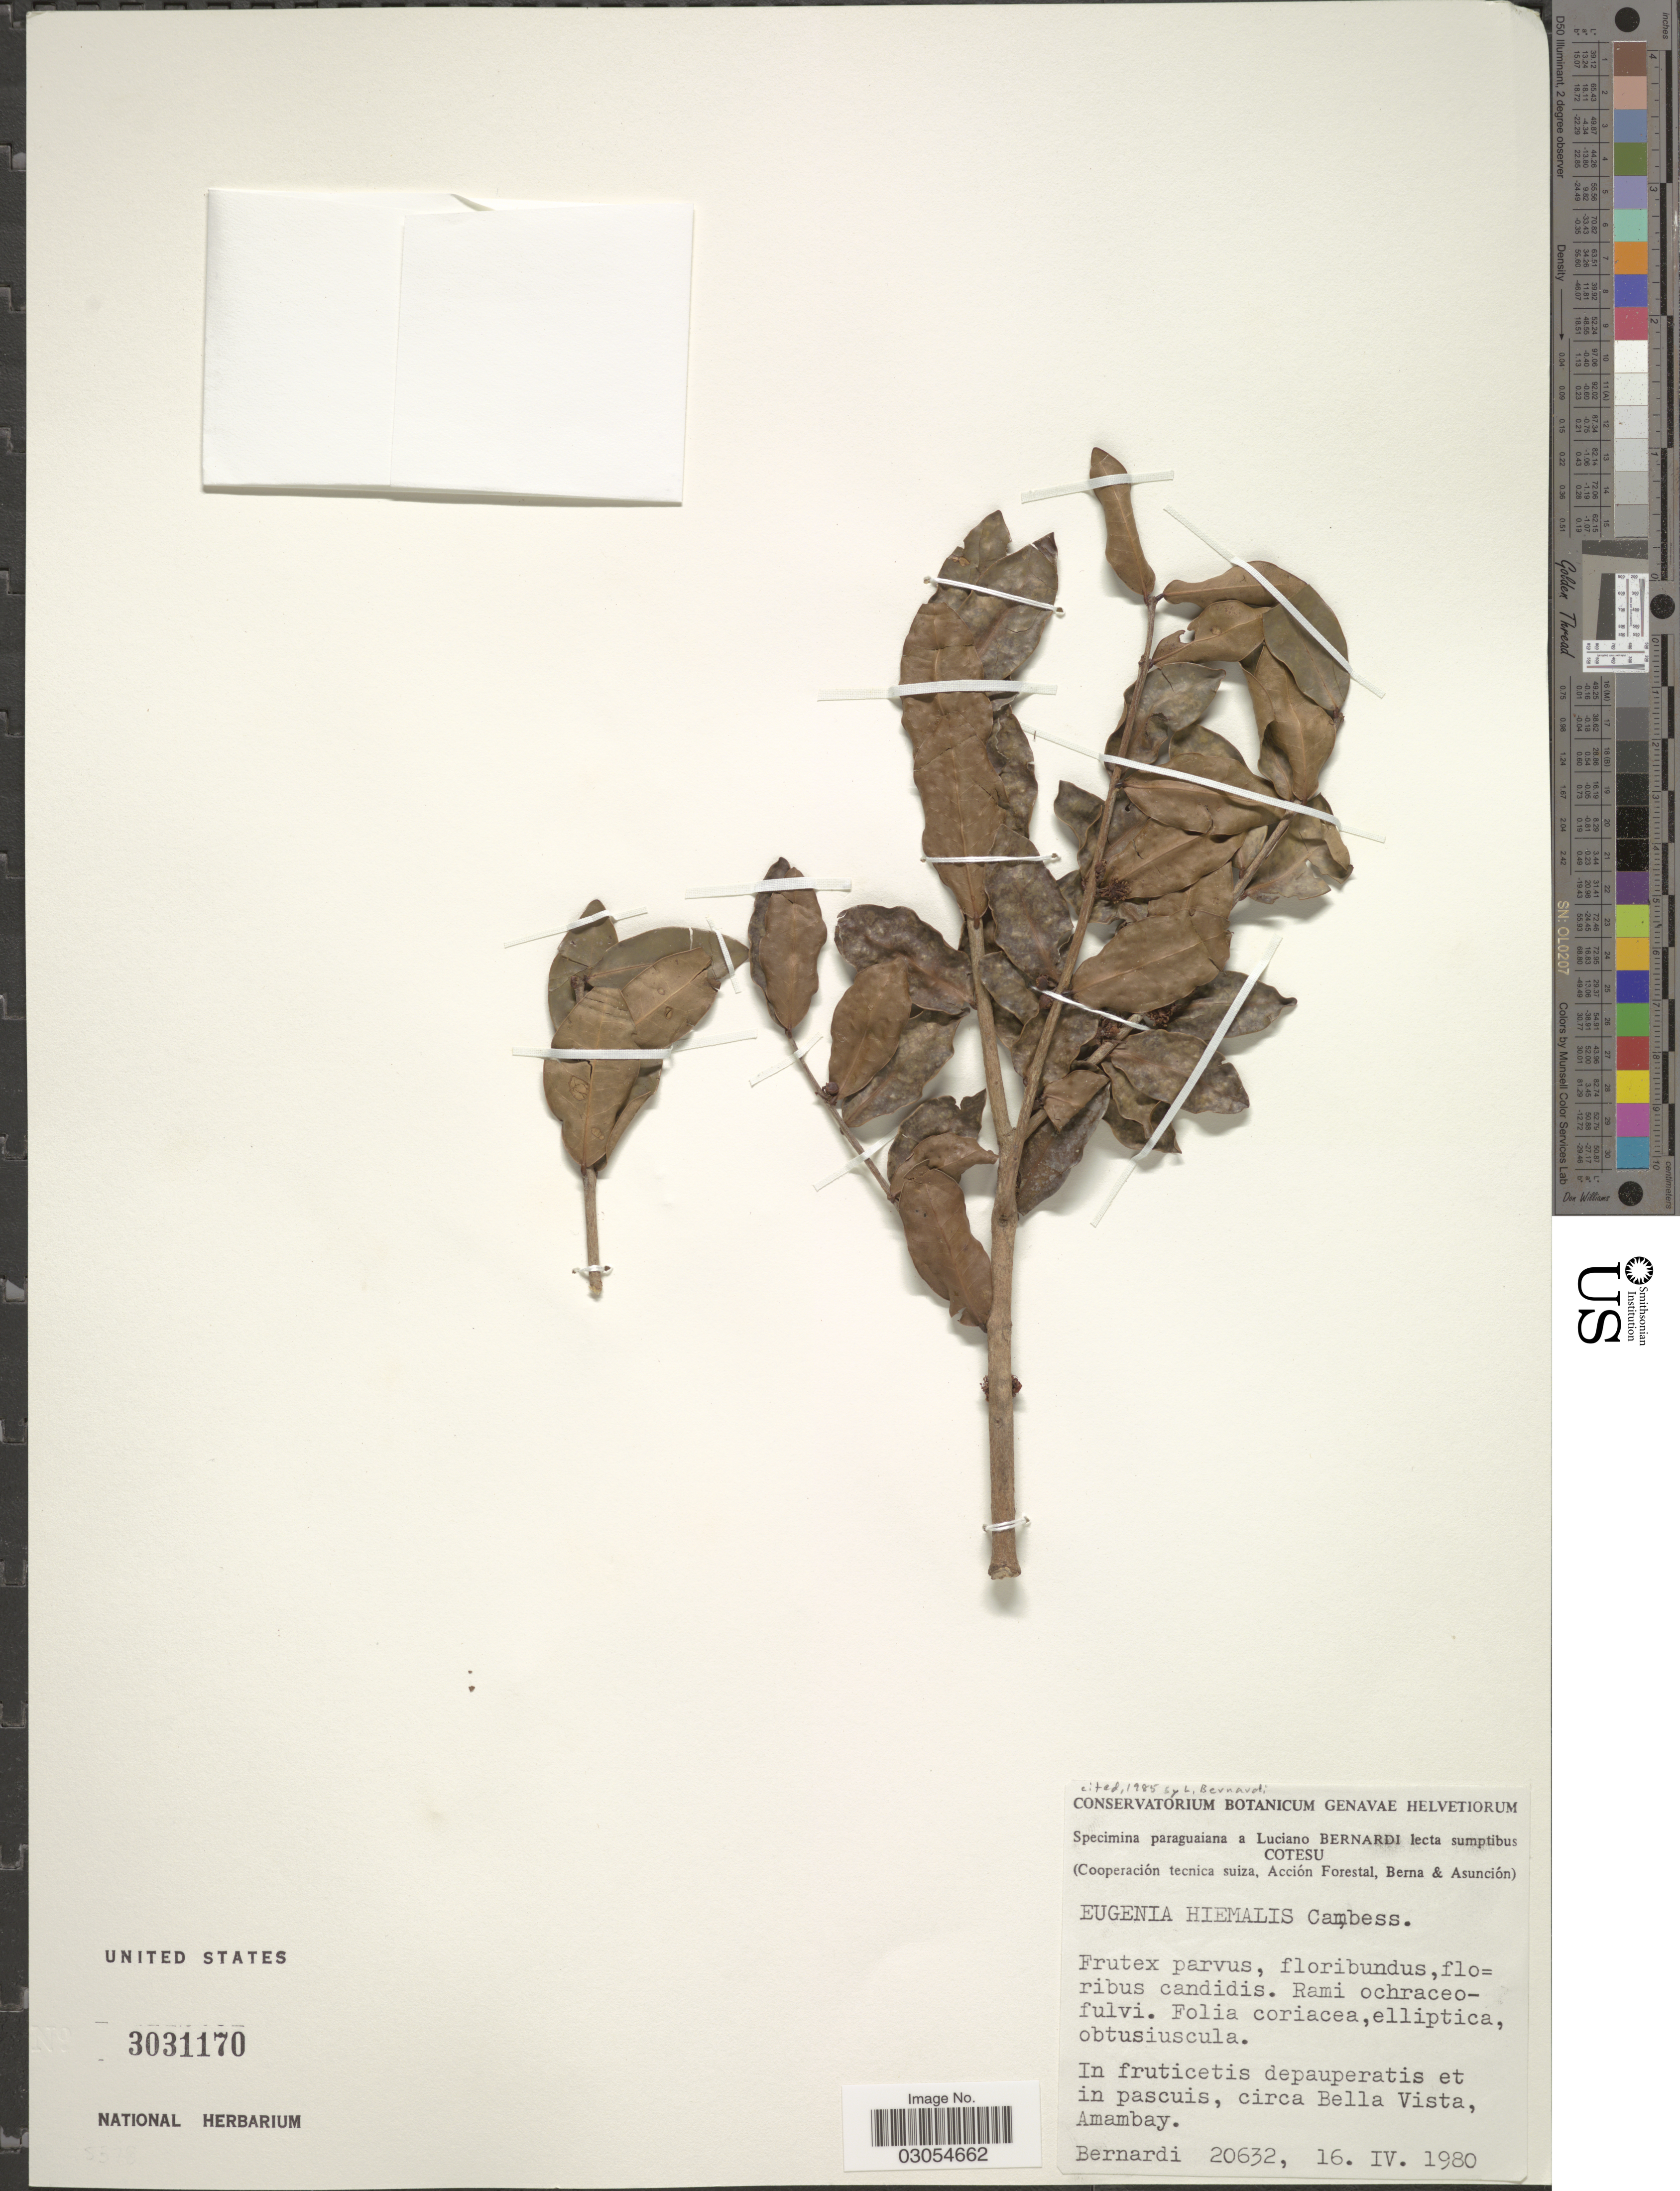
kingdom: Plantae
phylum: Tracheophyta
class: Magnoliopsida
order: Myrtales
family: Myrtaceae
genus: Eugenia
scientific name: Eugenia hiemalis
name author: Cambess.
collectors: Bernardi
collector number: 20632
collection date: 1980-04-16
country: Paraguay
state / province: Amambay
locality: Circa Bella Vista.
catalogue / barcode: US 3031170